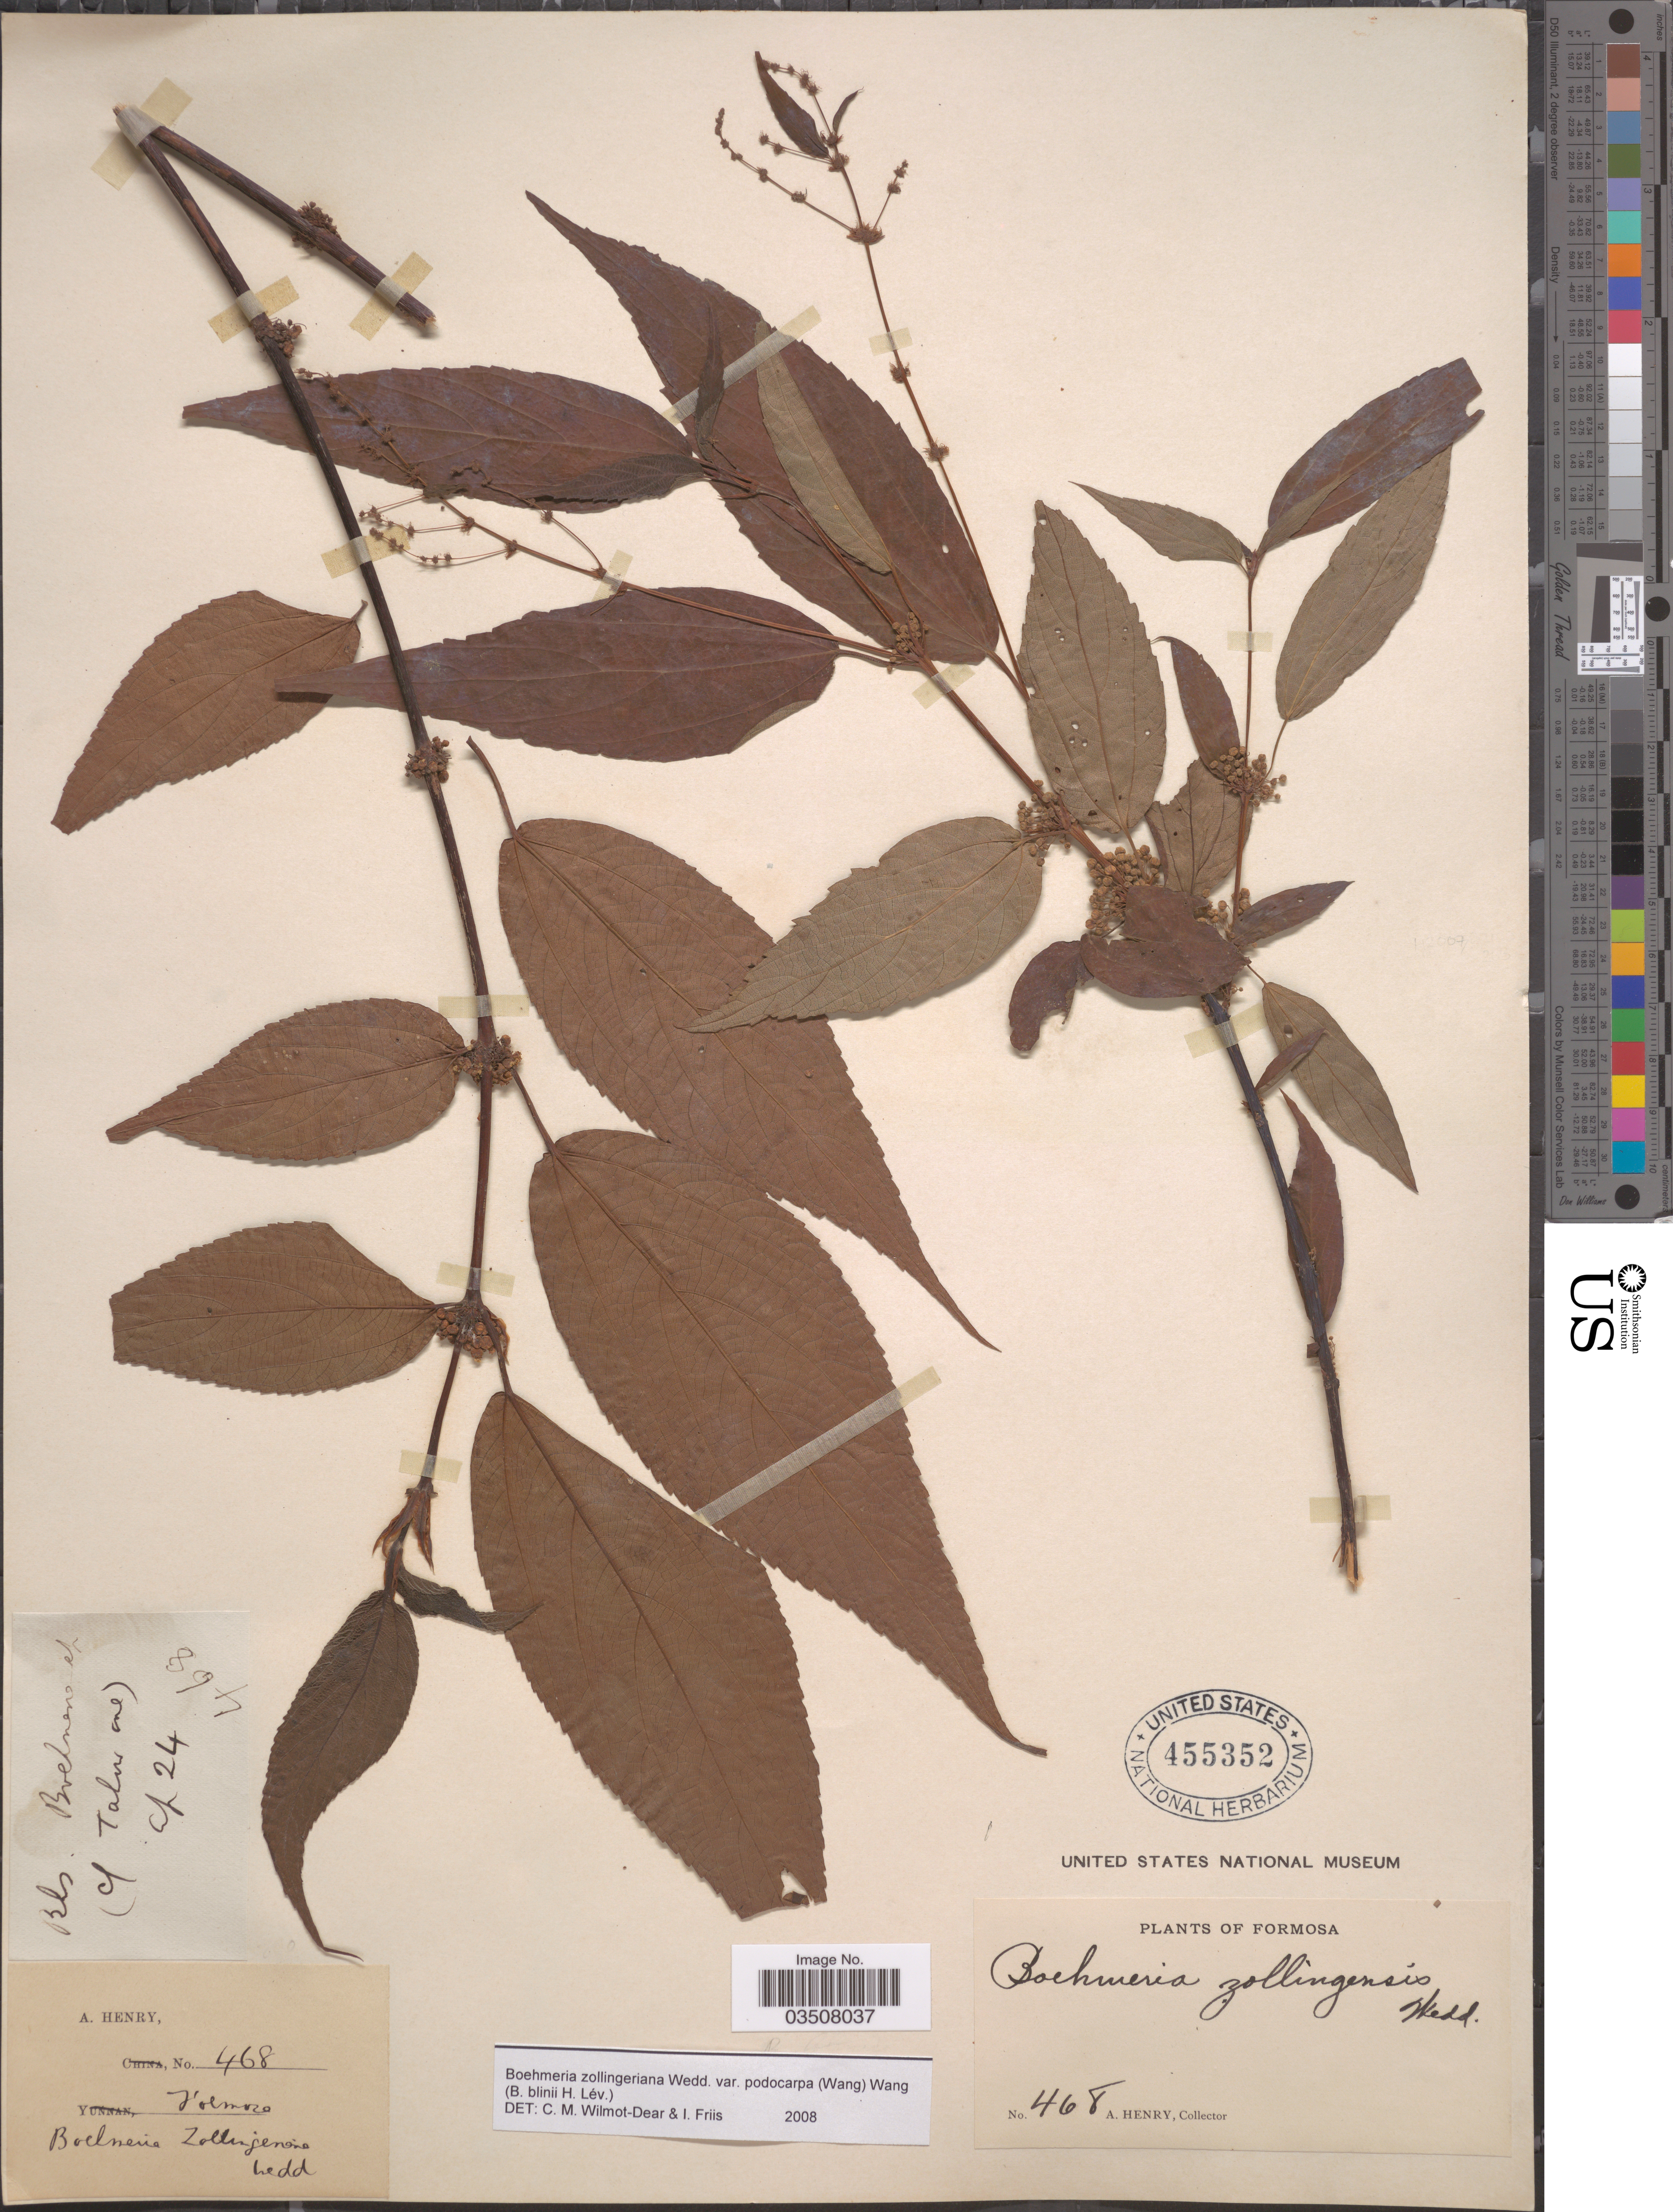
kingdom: Plantae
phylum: Tracheophyta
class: Magnoliopsida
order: Rosales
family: Urticaceae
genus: Boehmeria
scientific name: Boehmeria zollingeriana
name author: Wedd.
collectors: A. Henry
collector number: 468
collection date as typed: Transcribed d/m/y: /4/24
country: Taiwan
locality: Formosa.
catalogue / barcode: US 455352